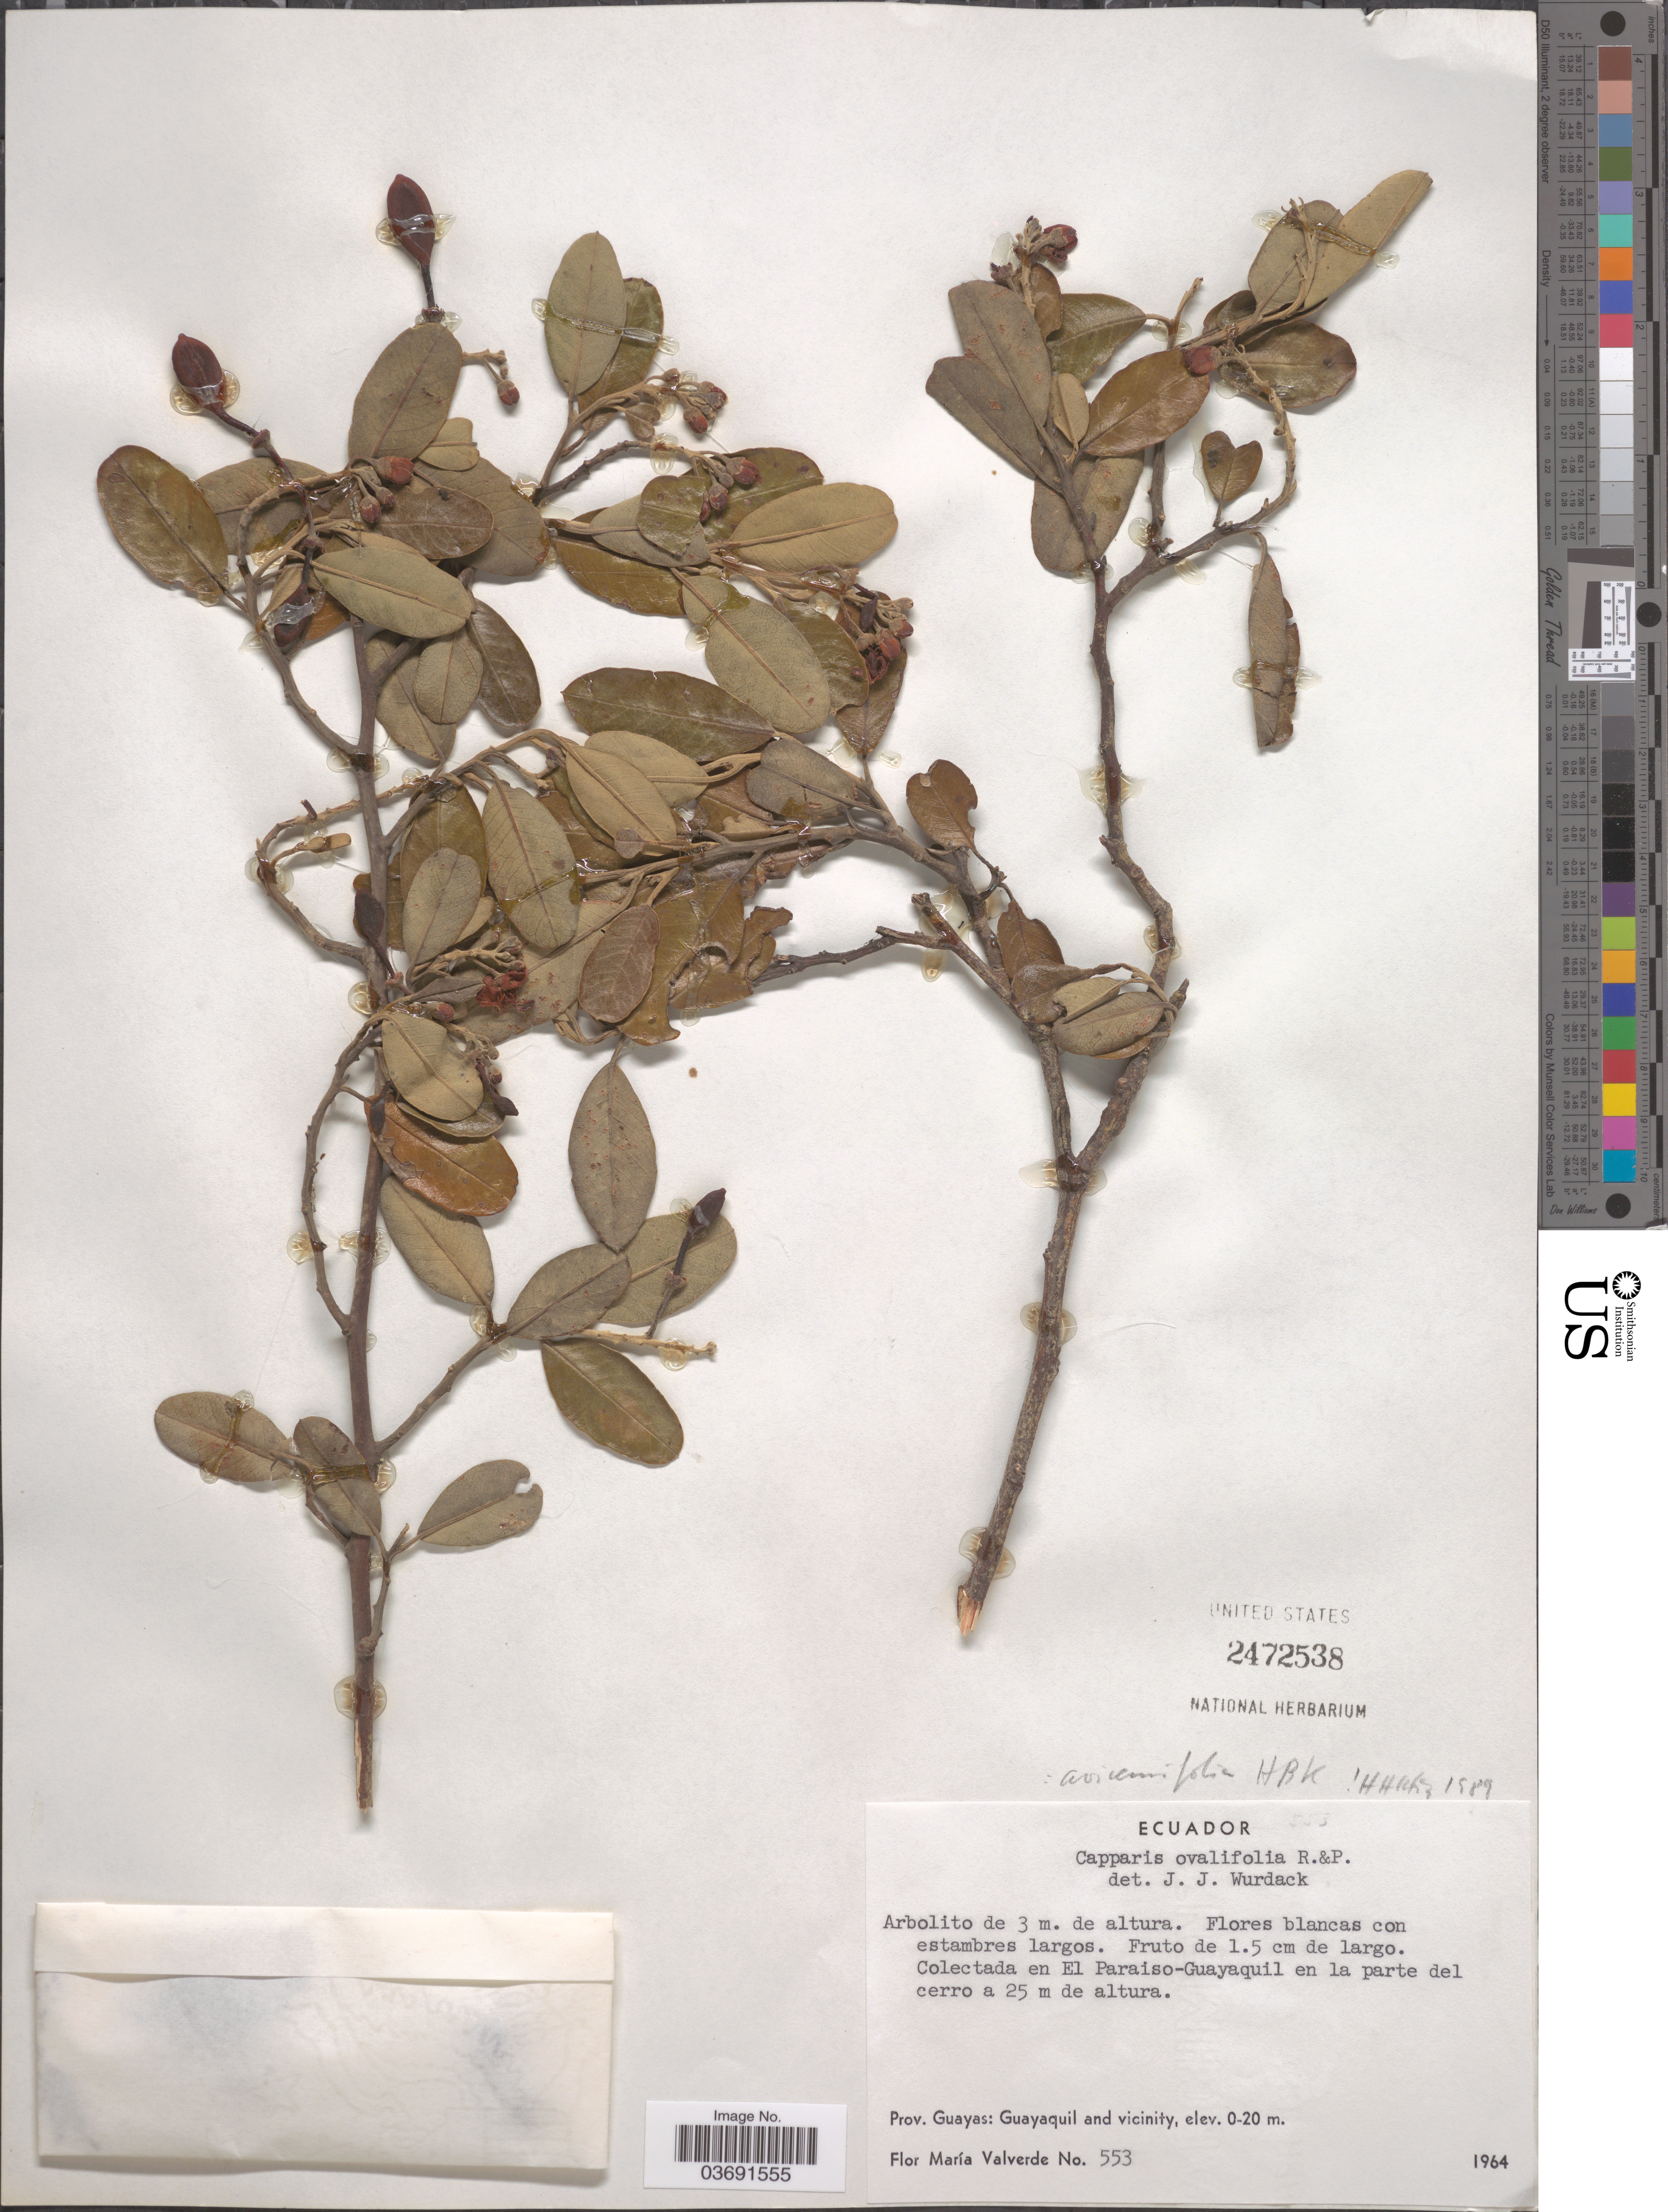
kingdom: Plantae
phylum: Tracheophyta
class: Magnoliopsida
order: Brassicales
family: Capparaceae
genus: Beautempsia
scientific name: Beautempsia avicenniifolia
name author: (Kunth) Gaudich.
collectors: F. M. Valverde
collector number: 553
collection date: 1964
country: Ecuador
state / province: Guayas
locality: El Paraiso-Guayaquil en la parte del cerro a 25 m de altura. Guayaquil and vicinity.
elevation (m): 0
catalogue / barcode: US 2472538